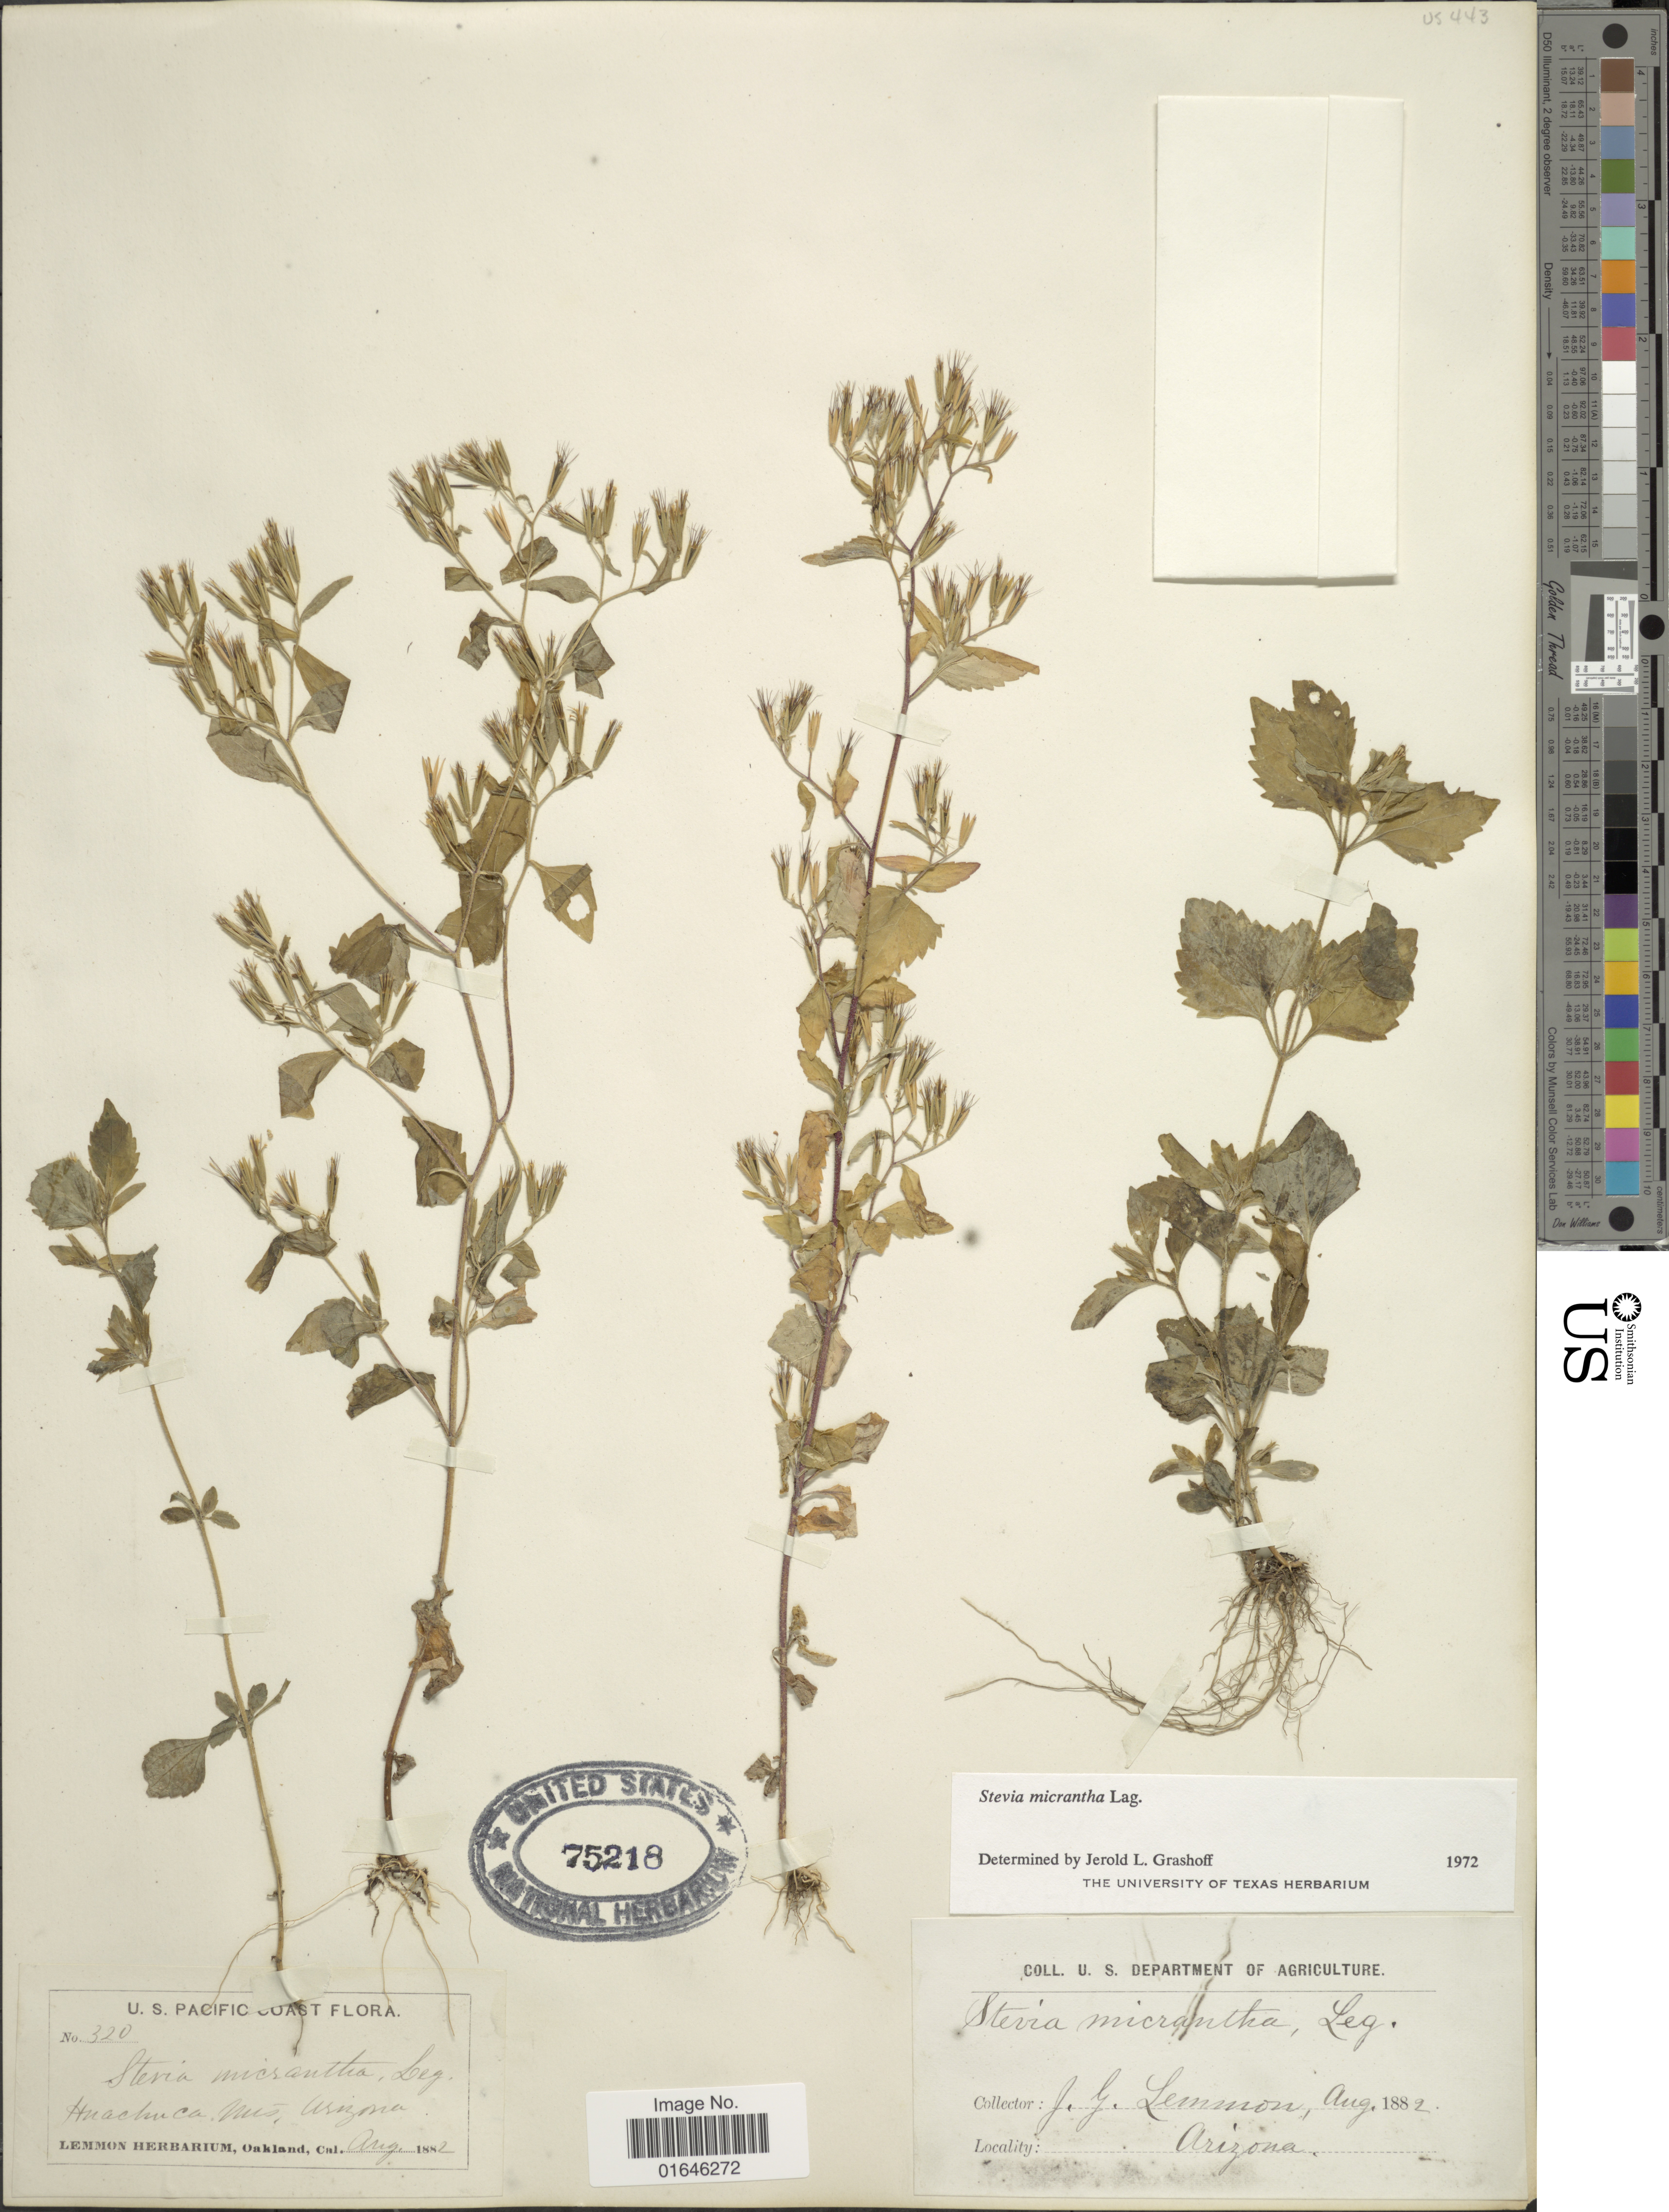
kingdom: Plantae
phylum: Tracheophyta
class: Magnoliopsida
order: Asterales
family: Asteraceae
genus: Stevia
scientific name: Stevia micrantha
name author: Lag.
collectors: J. Lemmon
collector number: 320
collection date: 1882-08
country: United States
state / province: Arizona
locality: Pacific Coast, Huachuca Mts.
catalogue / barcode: US 75218